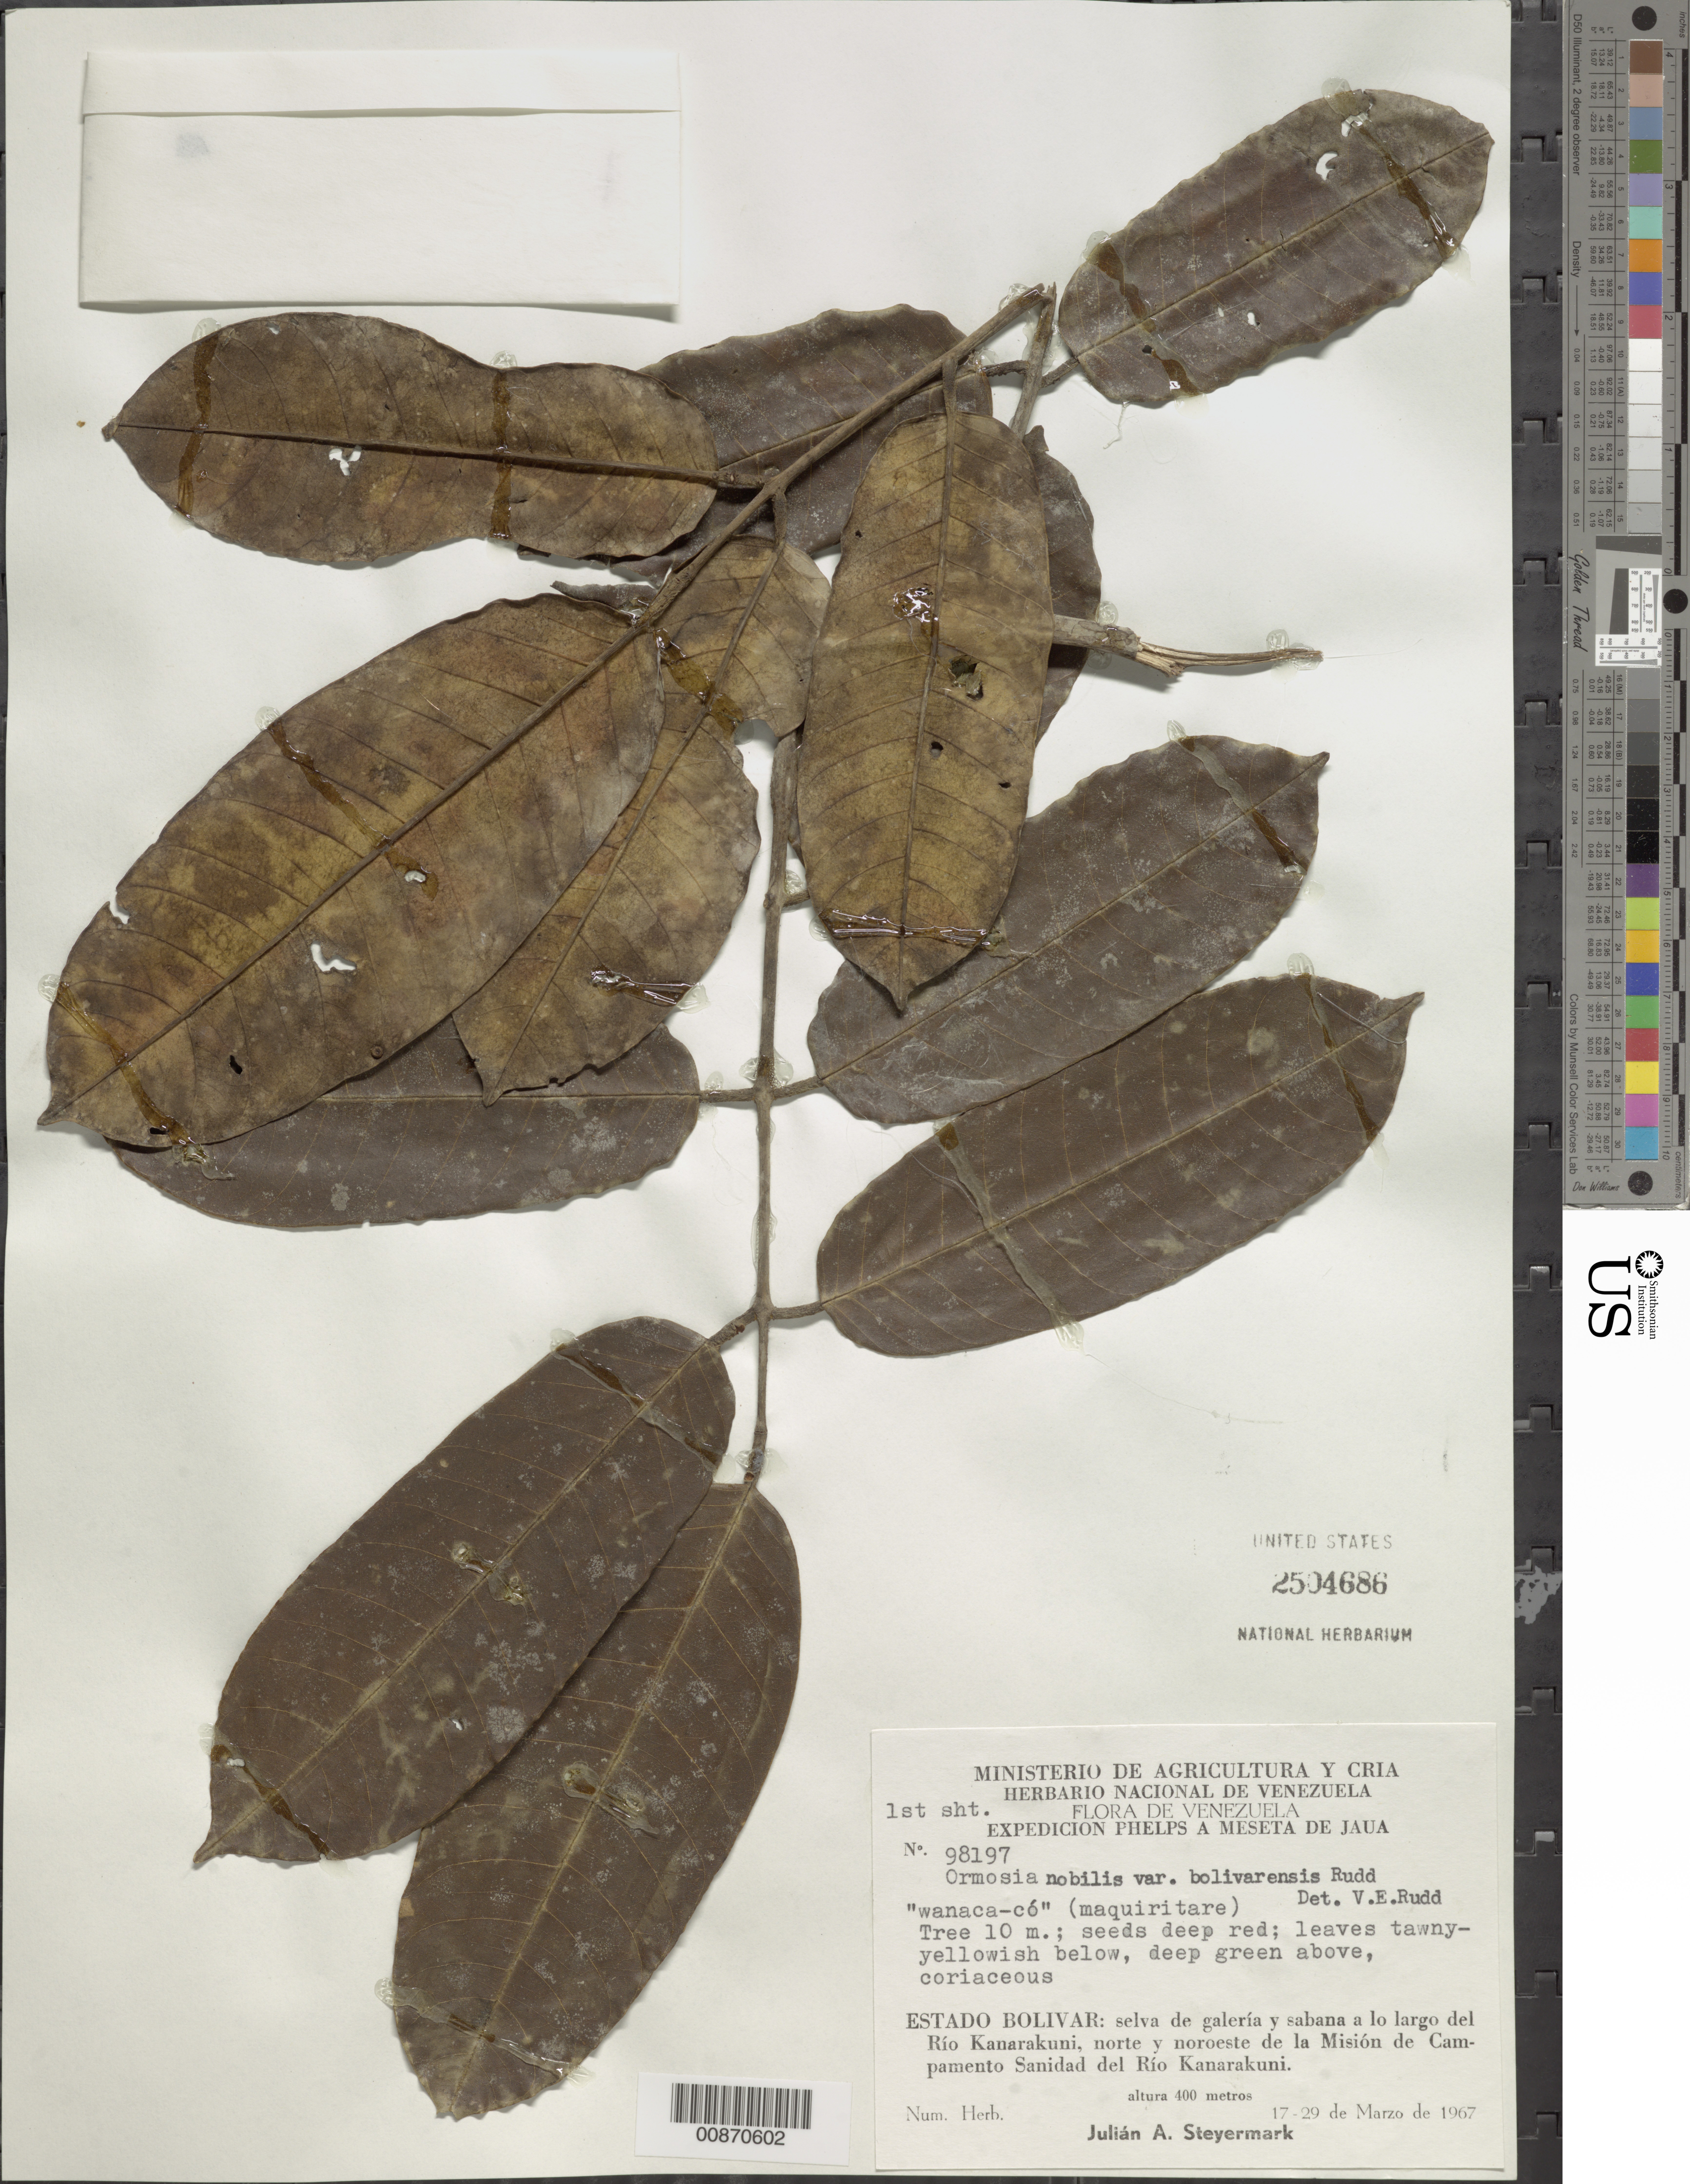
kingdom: Plantae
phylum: Tracheophyta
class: Magnoliopsida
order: Fabales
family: Fabaceae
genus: Ormosia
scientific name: Ormosia nobilis var. bolivarensis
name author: Rudd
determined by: Rudd, V. E.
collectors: J. Steyermark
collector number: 98197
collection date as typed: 17-Mar-67 to 29-Mar-67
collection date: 1967-03-17/1967-03-29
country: Venezuela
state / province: Bolívar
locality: Río Kanarakuni, N and NW of Mision de Campamento Sanidad del Río Kanarakuni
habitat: Gallery forest and savanna along river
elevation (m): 400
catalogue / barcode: US 2504686